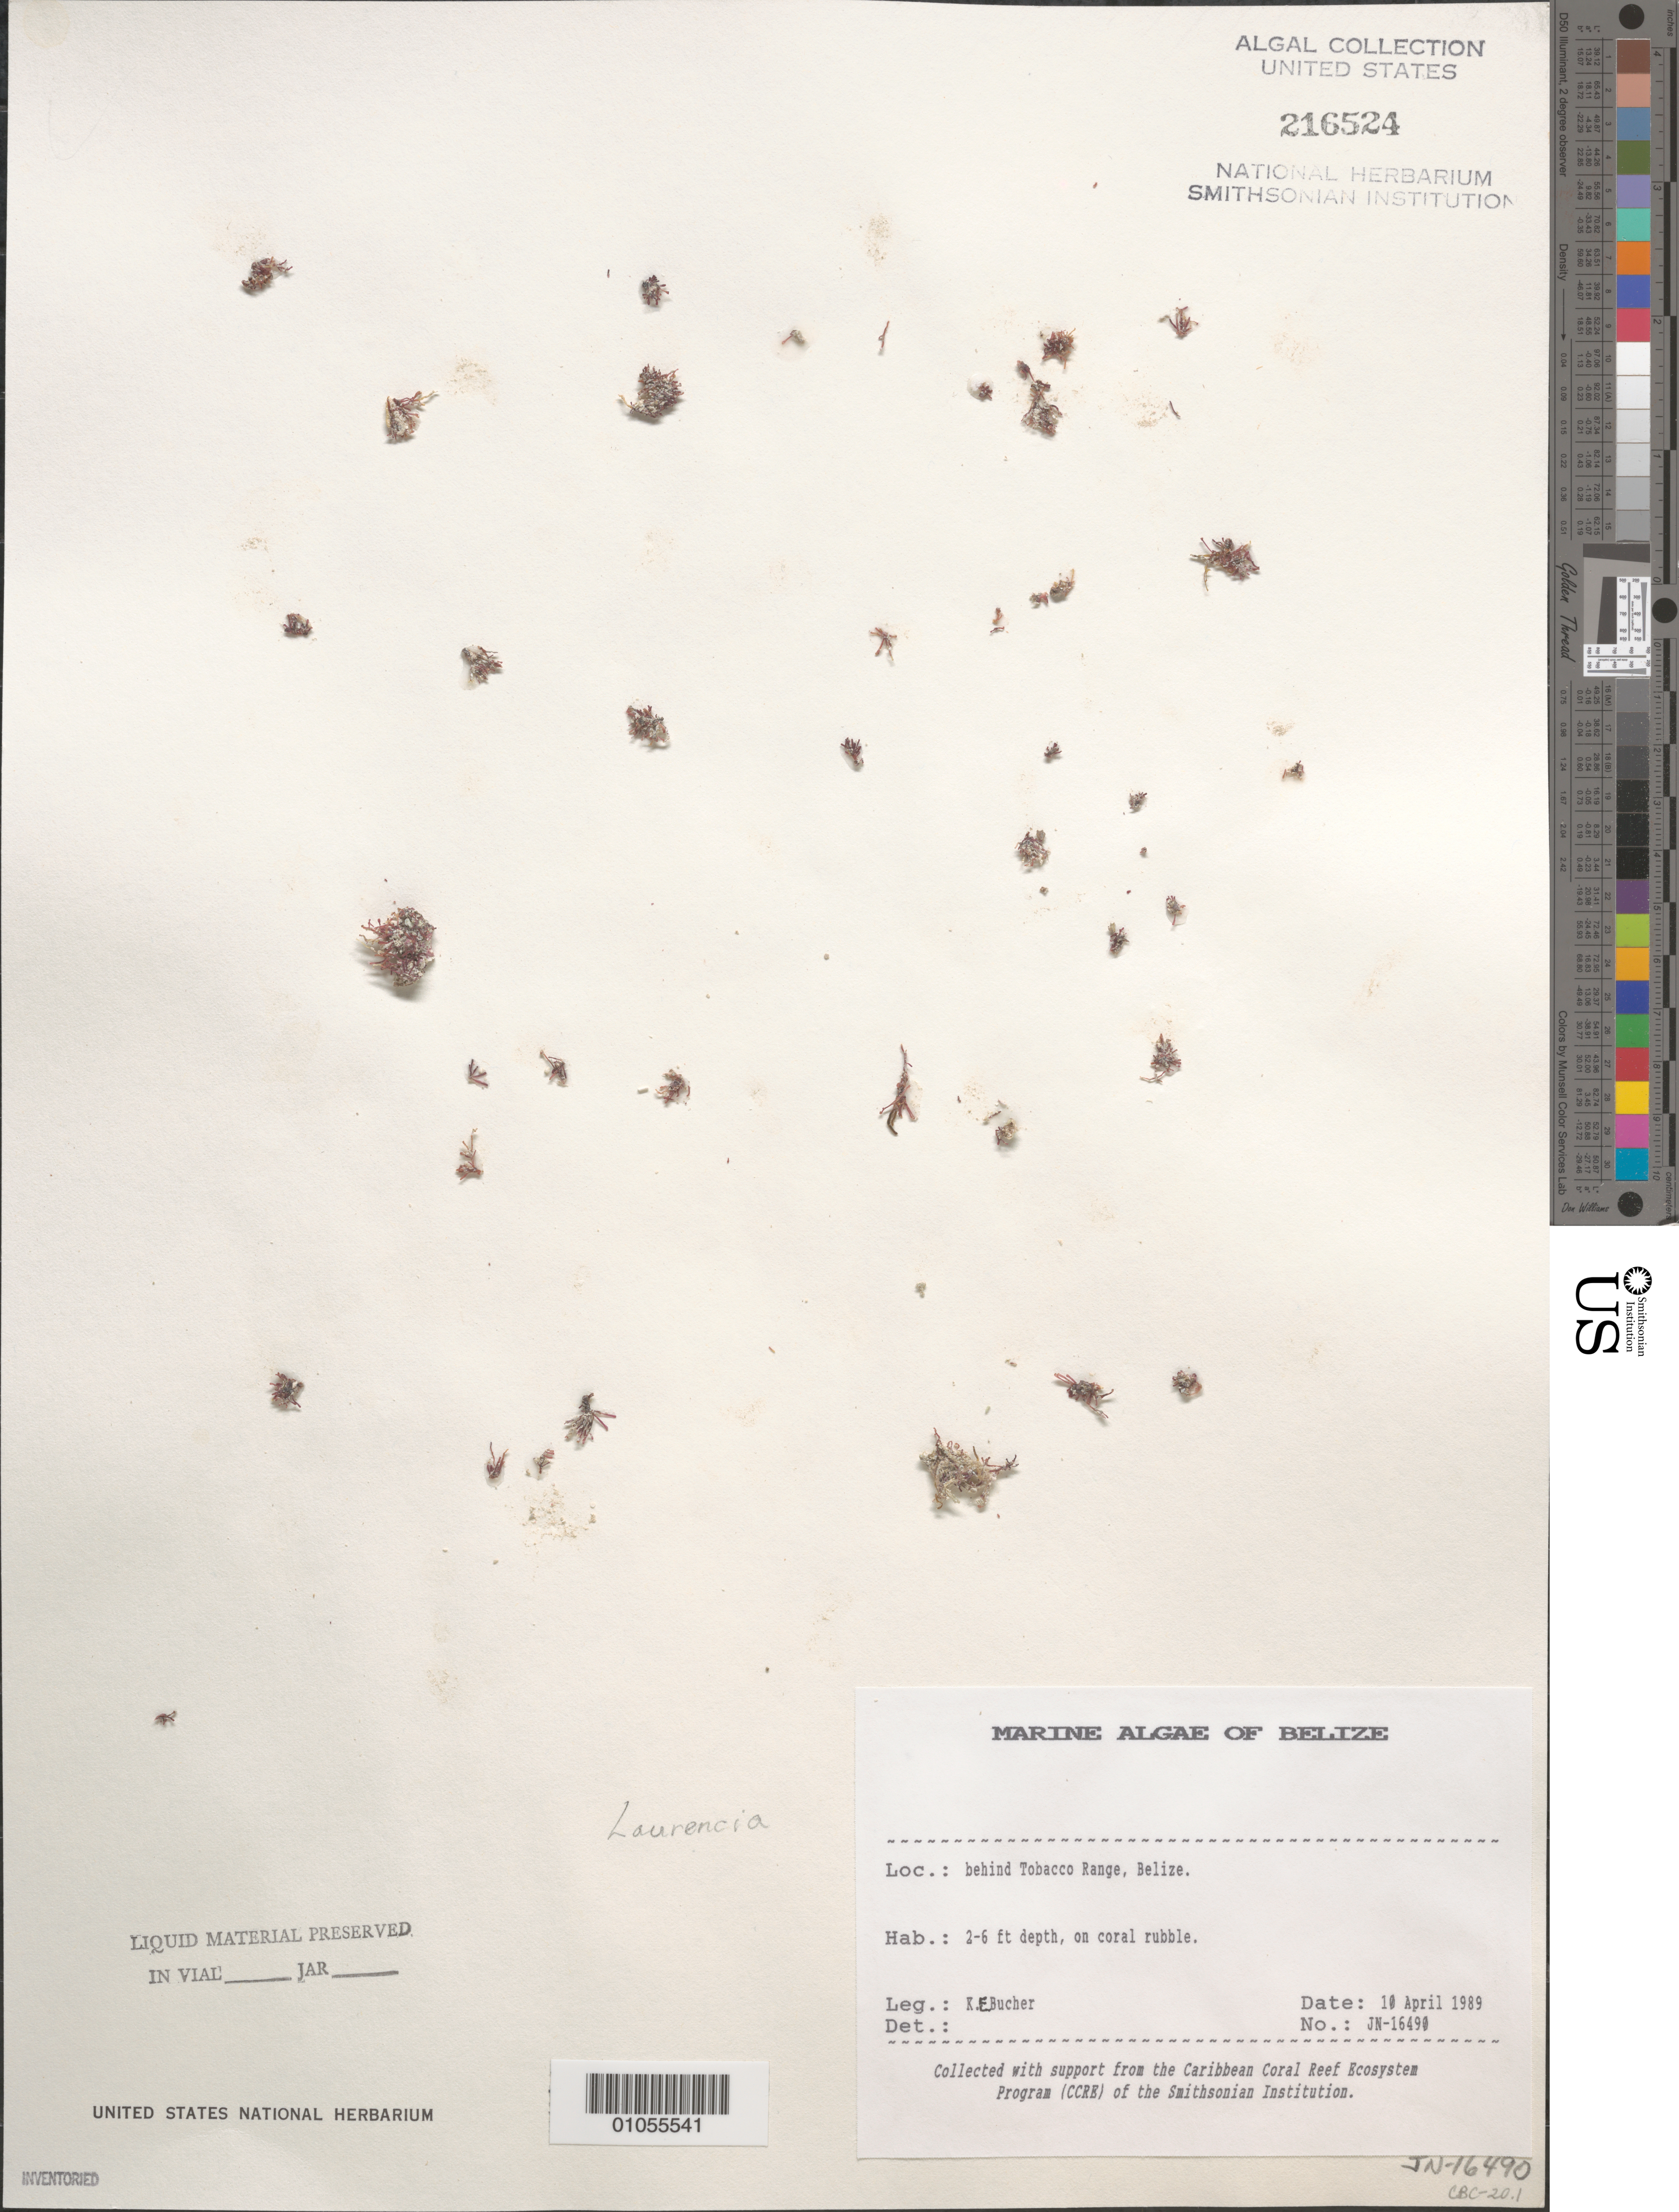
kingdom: Plantae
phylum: Rhodophyta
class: Florideophyceae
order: Ceramiales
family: Rhodomelaceae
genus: Laurencia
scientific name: Laurencia sp.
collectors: K. E. Bucher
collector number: JN-16490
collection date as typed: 10 Apr 1989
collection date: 1989-04-10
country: Belize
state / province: Stann Creek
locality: Behind Tobacco Range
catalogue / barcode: US 216524